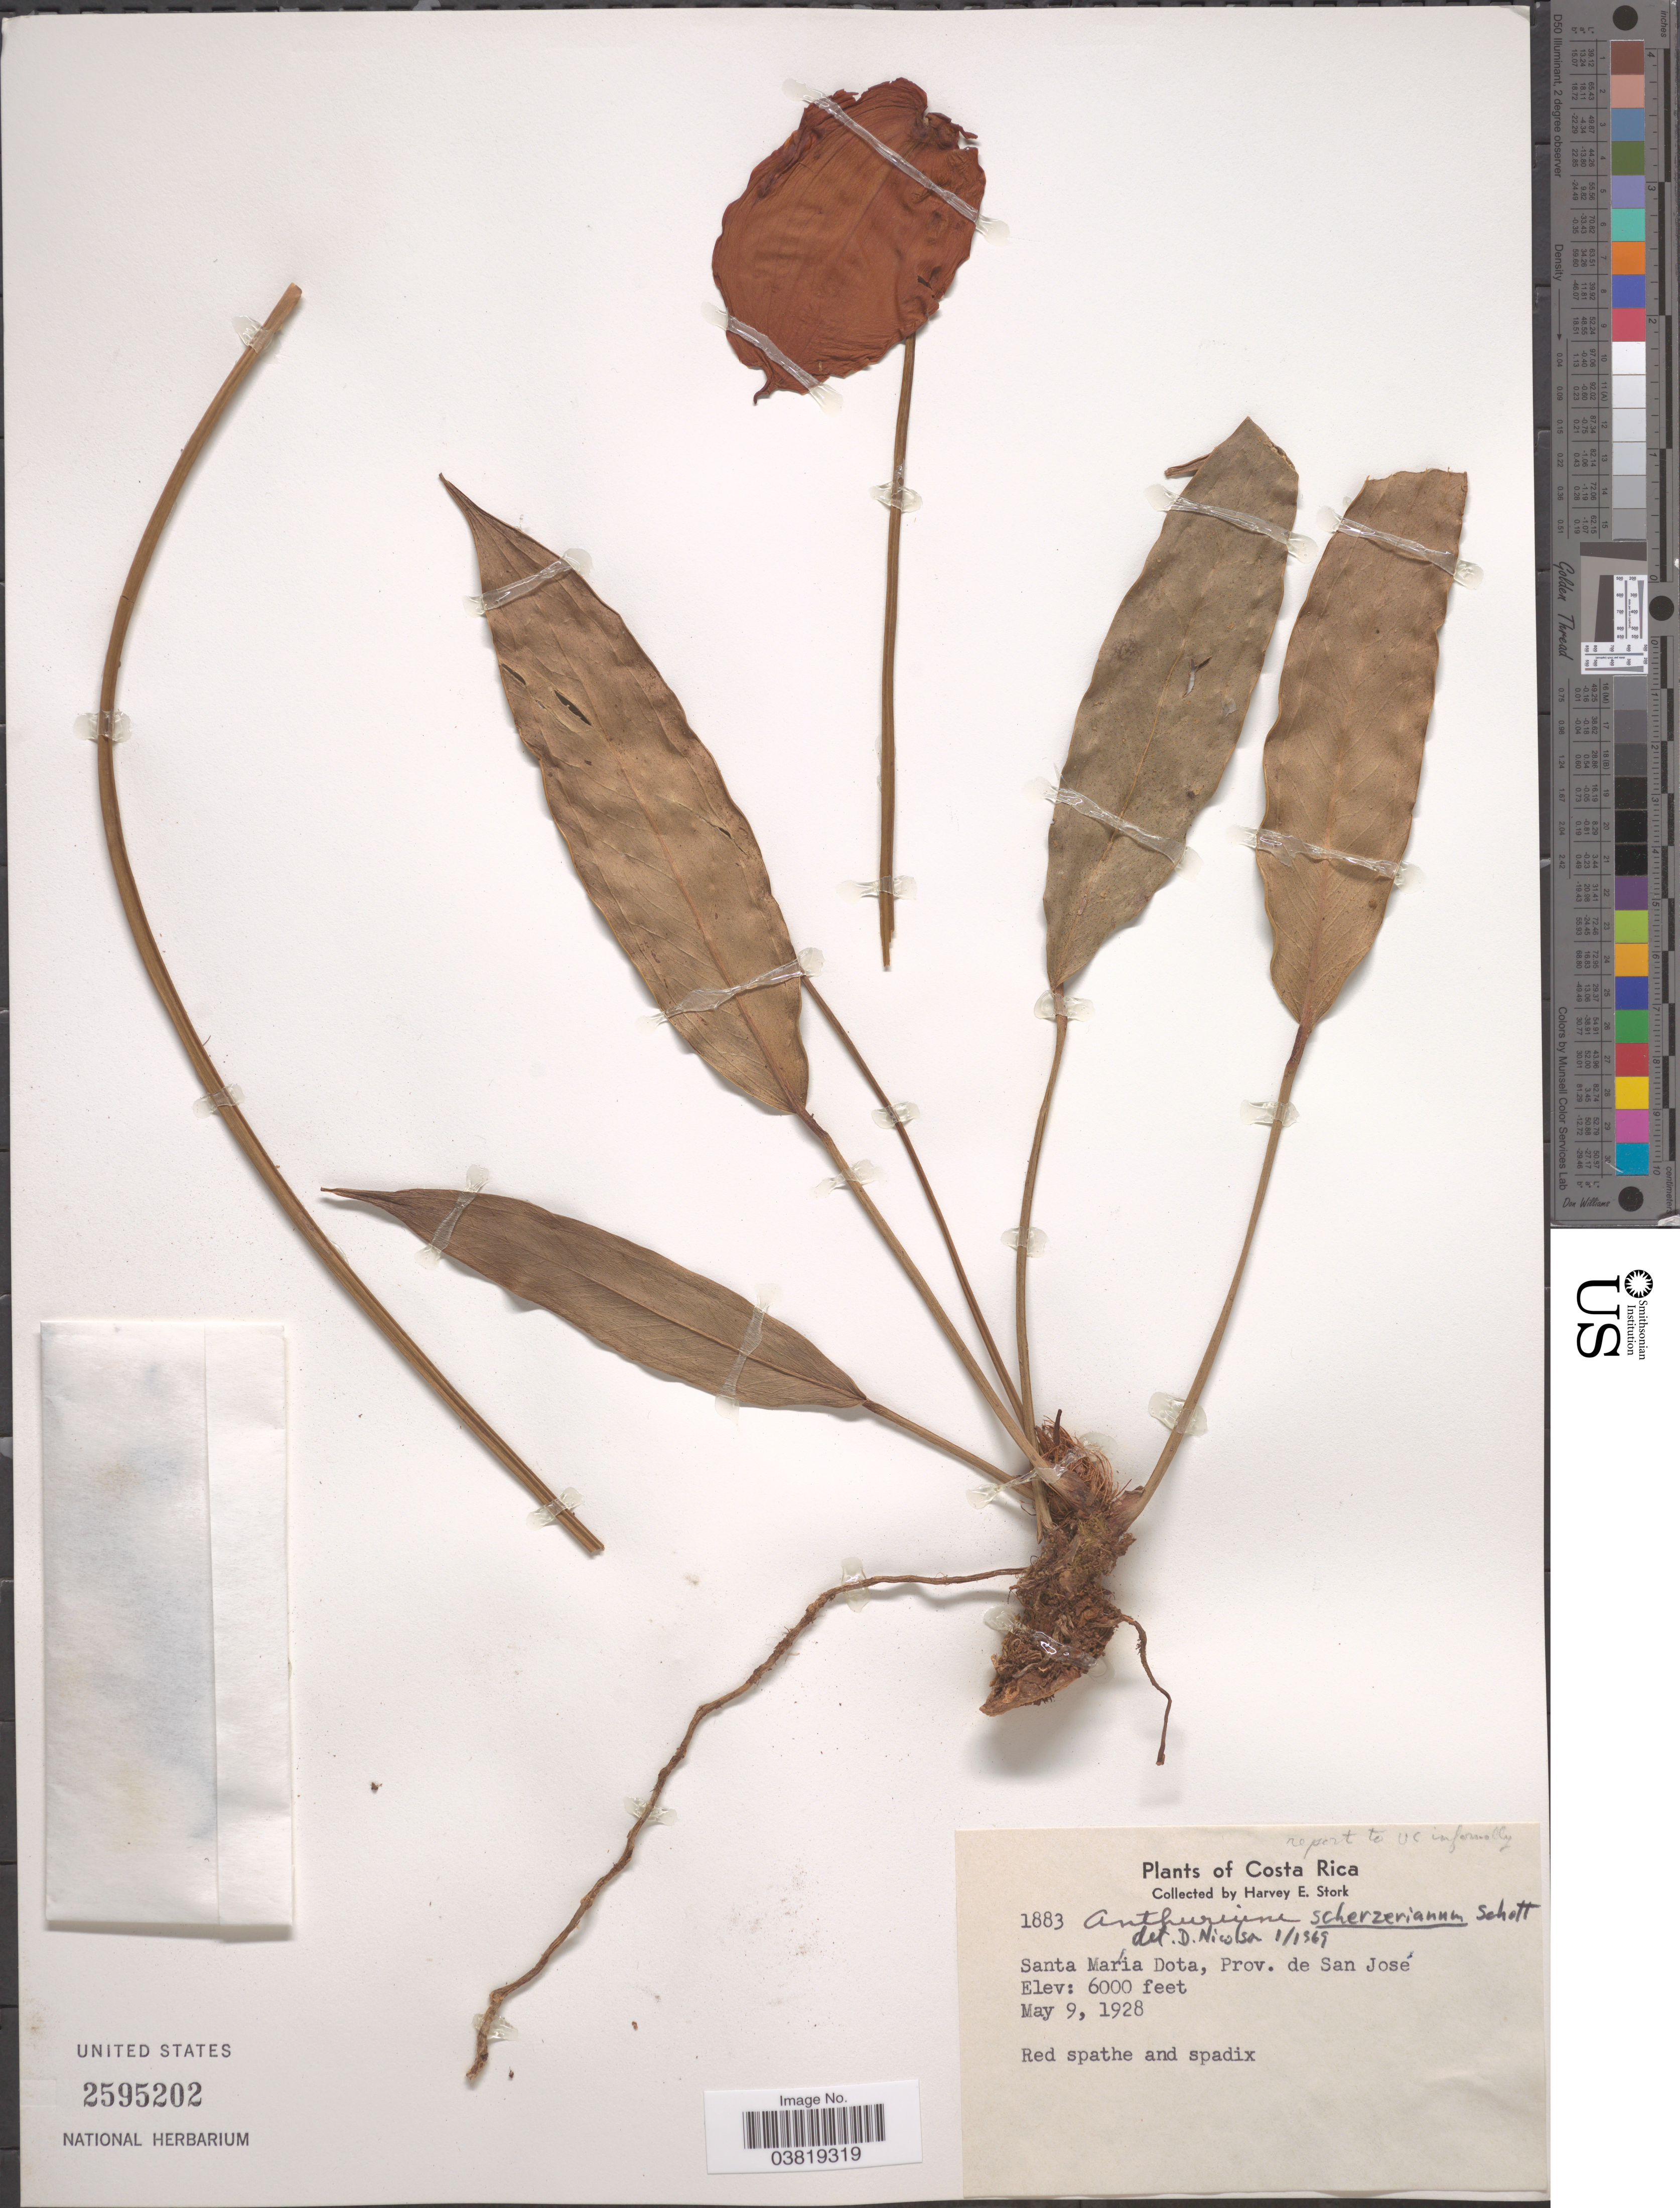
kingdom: Plantae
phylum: Tracheophyta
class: Liliopsida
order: Alismatales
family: Araceae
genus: Anthurium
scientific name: Anthurium scherzerianum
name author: Schott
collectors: H. E. Stork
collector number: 1883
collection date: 1928-05-09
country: Costa Rica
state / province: San José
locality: Santa María Dota.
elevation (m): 1829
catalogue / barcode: US 2595202